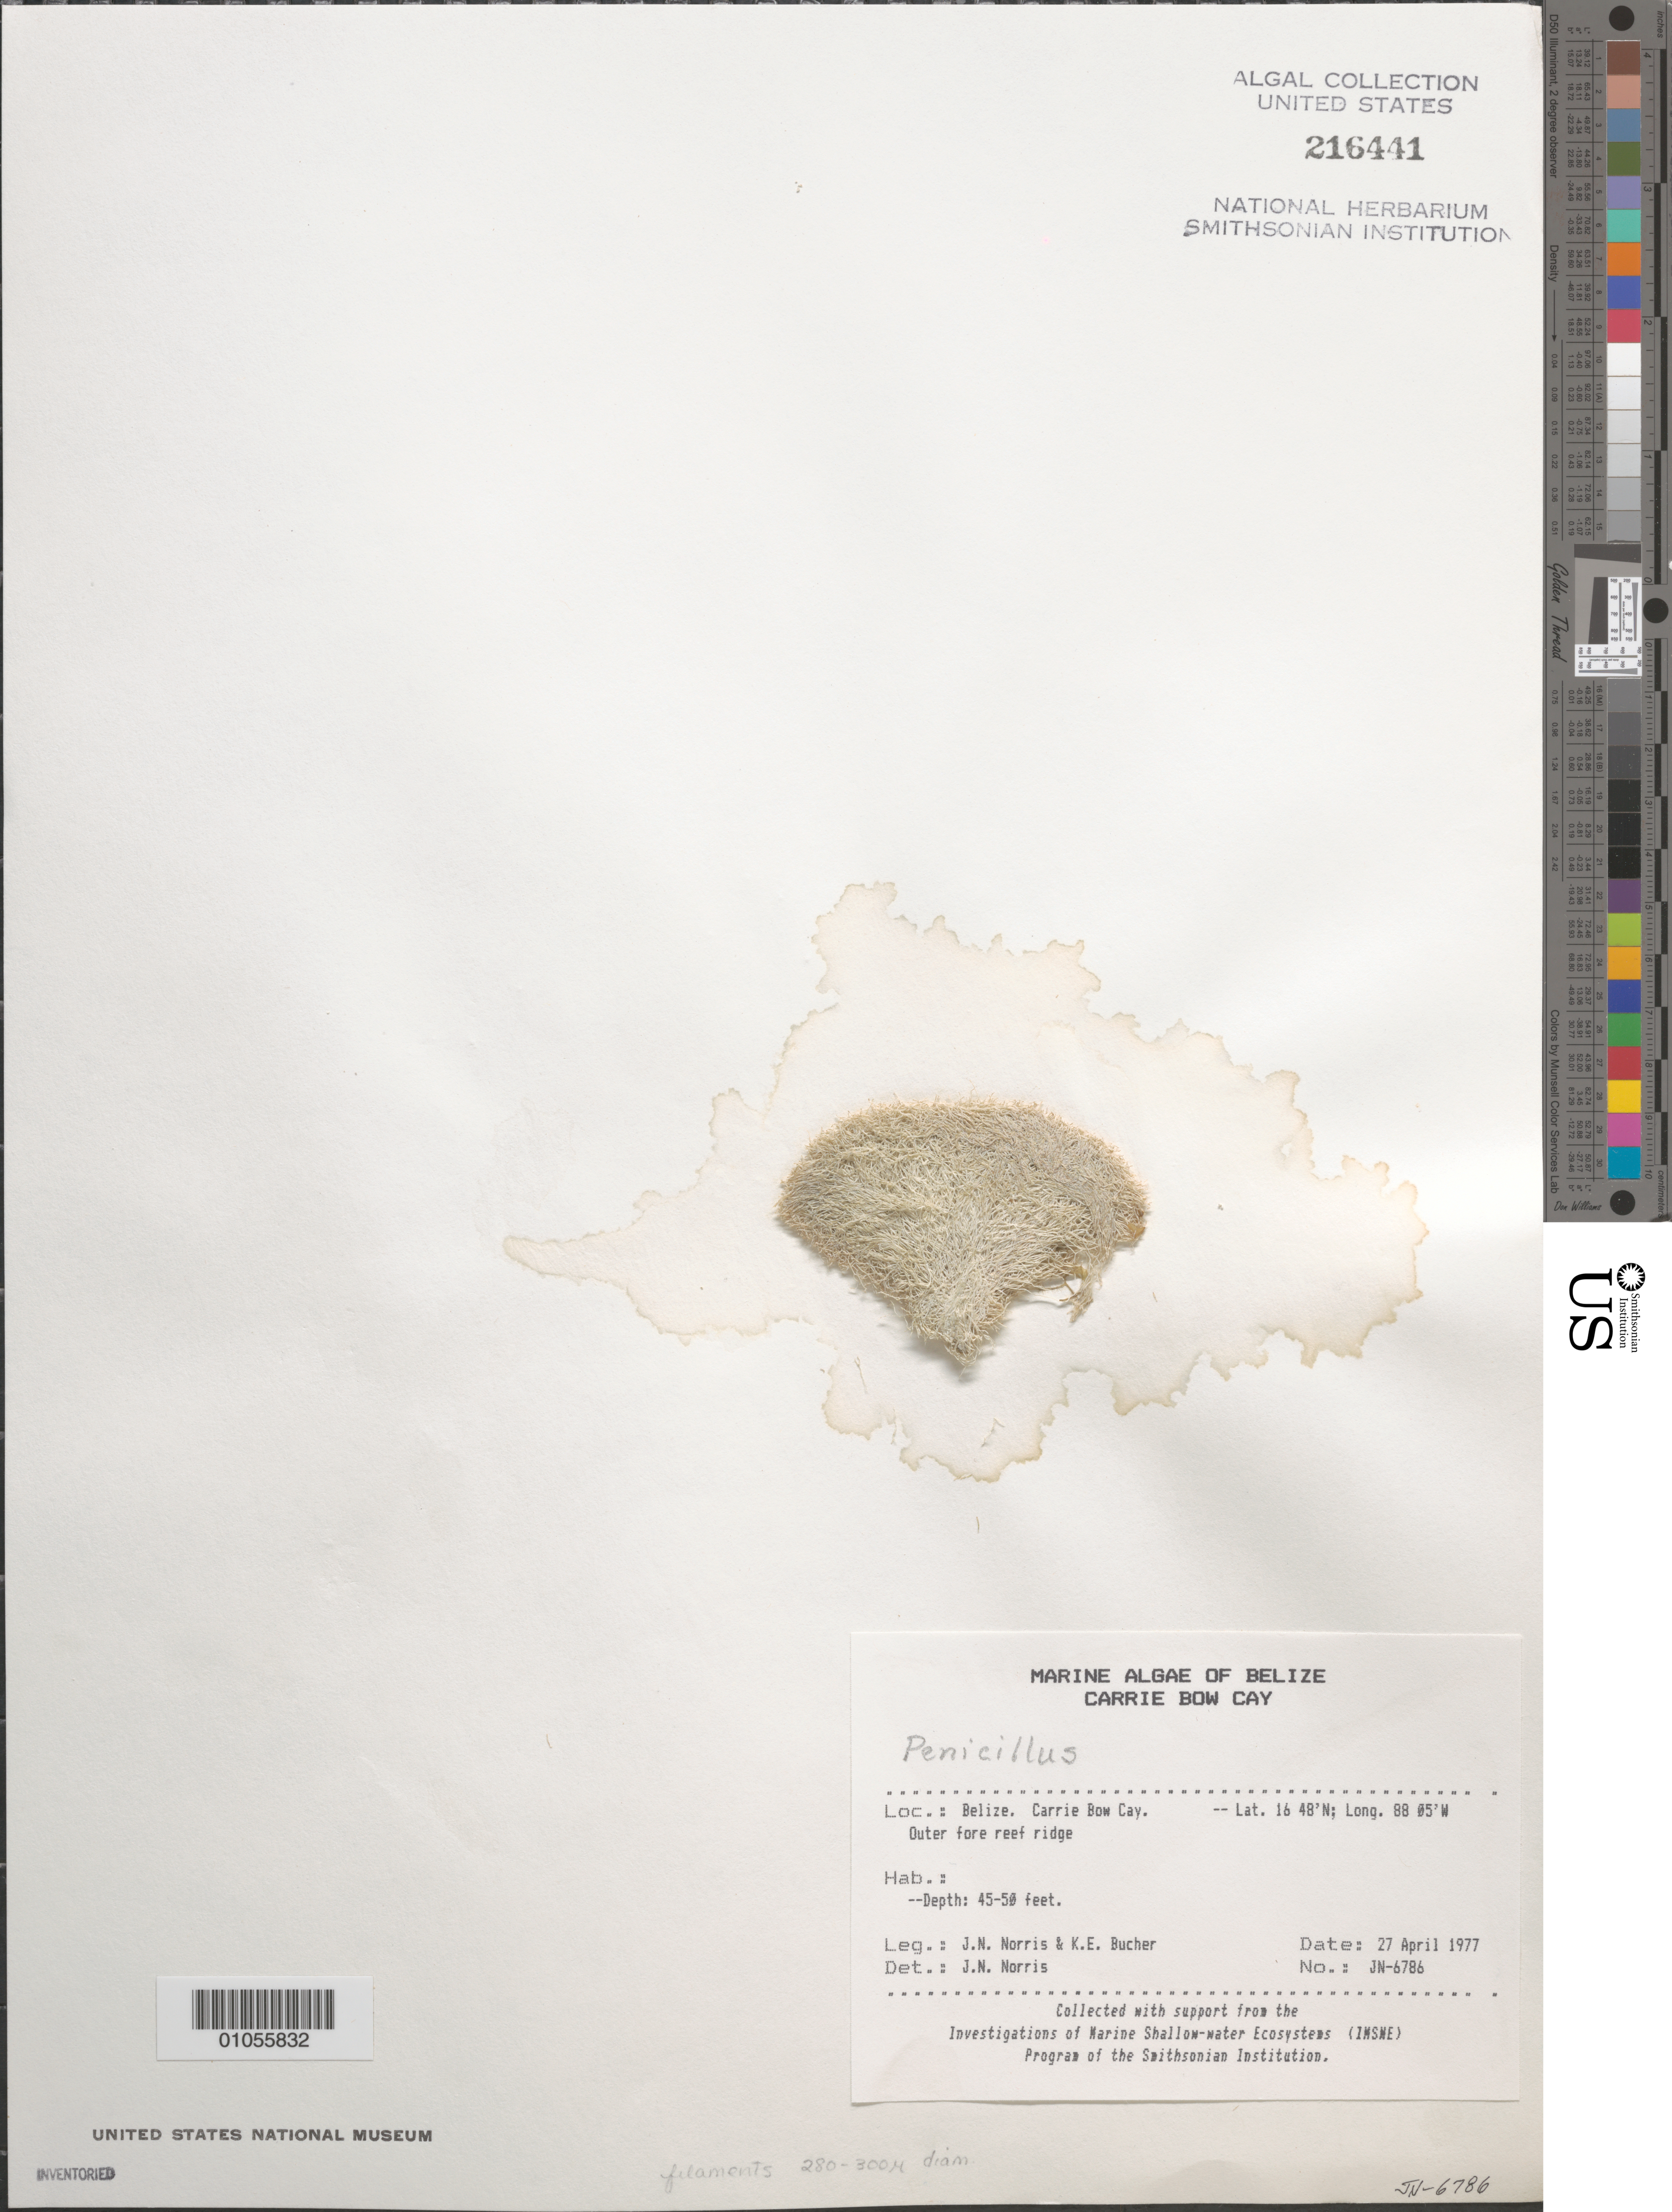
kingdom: Plantae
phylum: Chlorophyta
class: Ulvophyceae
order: Bryopsidales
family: Udoteaceae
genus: Penicillus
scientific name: Penicillus sp.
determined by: Norris, James N.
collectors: J. N. Norris & K. E. Bucher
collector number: JN-6786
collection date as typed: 27 Apr 1977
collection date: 1977-04-27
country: Belize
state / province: Stann Creek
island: Carrie Bow Cay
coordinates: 16 48'N, 88 05'W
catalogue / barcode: US 216441